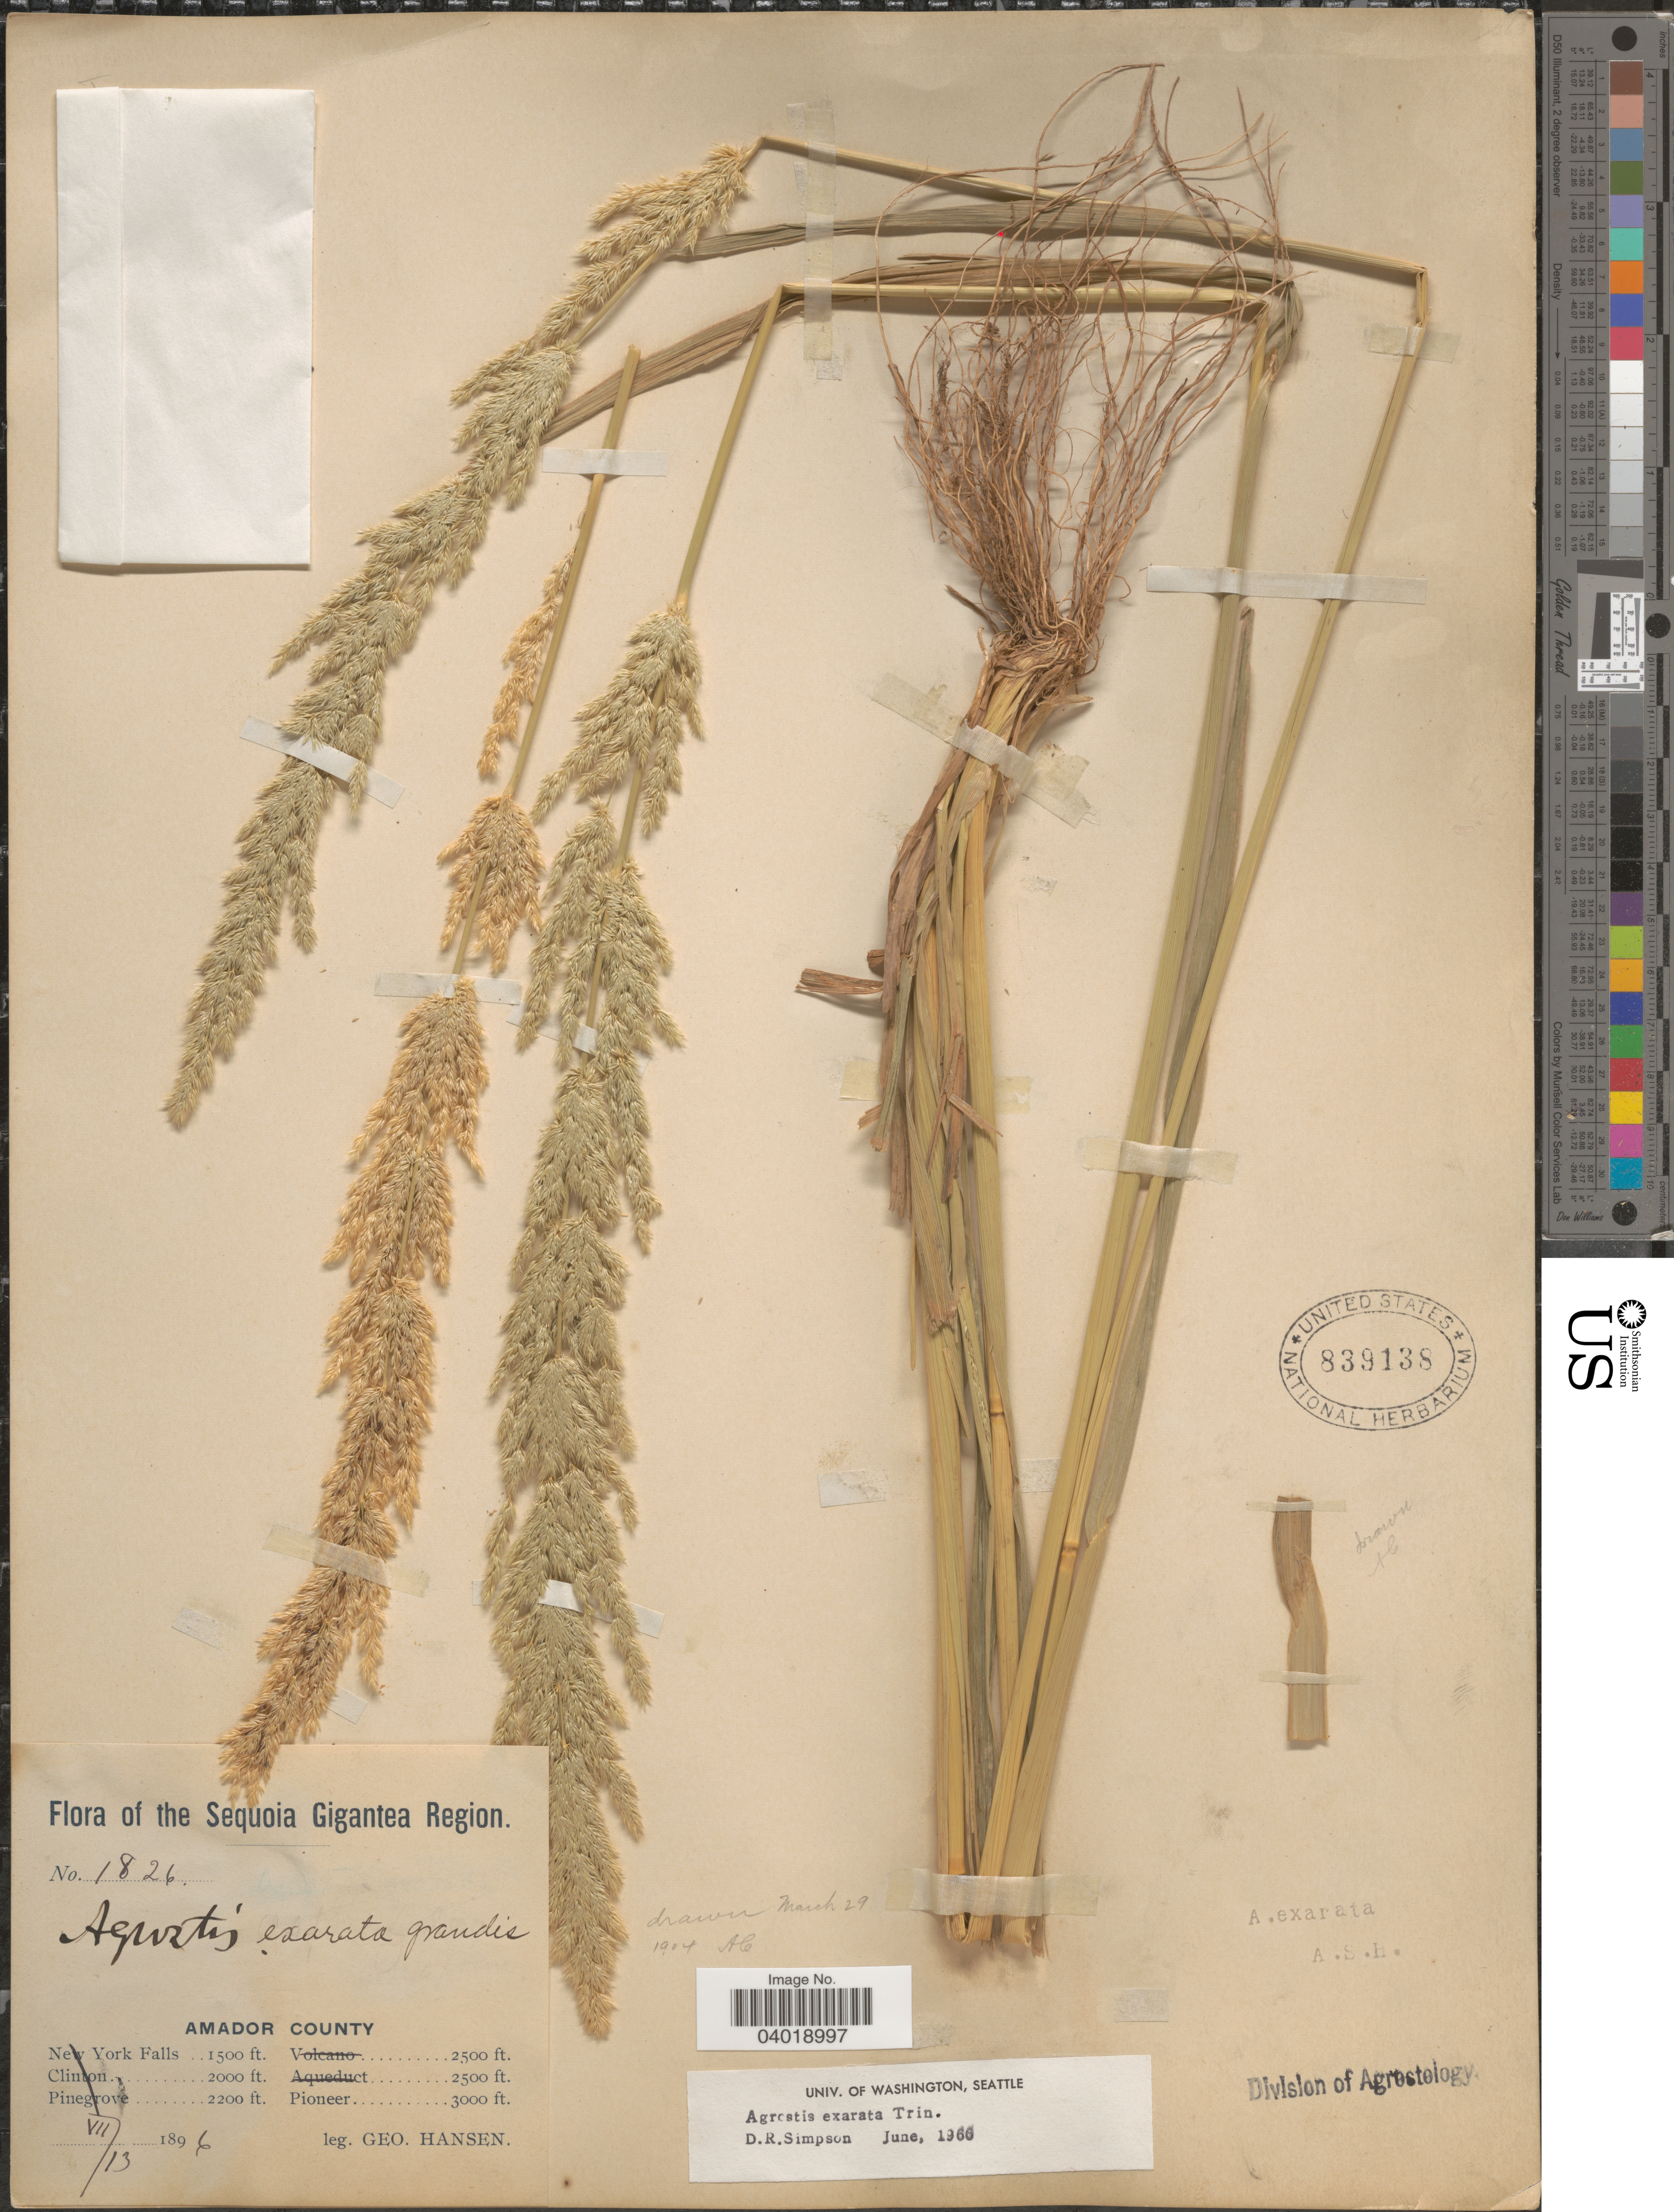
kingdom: Plantae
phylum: Tracheophyta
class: Liliopsida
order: Poales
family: Poaceae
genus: Agrostis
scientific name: Agrostis exarata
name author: Trin.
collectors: G. Hansen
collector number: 1826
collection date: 1896-07-13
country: United States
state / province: California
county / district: Amador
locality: The Sequoia Gigantea Region. Amador County. Pioneer.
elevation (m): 914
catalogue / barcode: US 839138